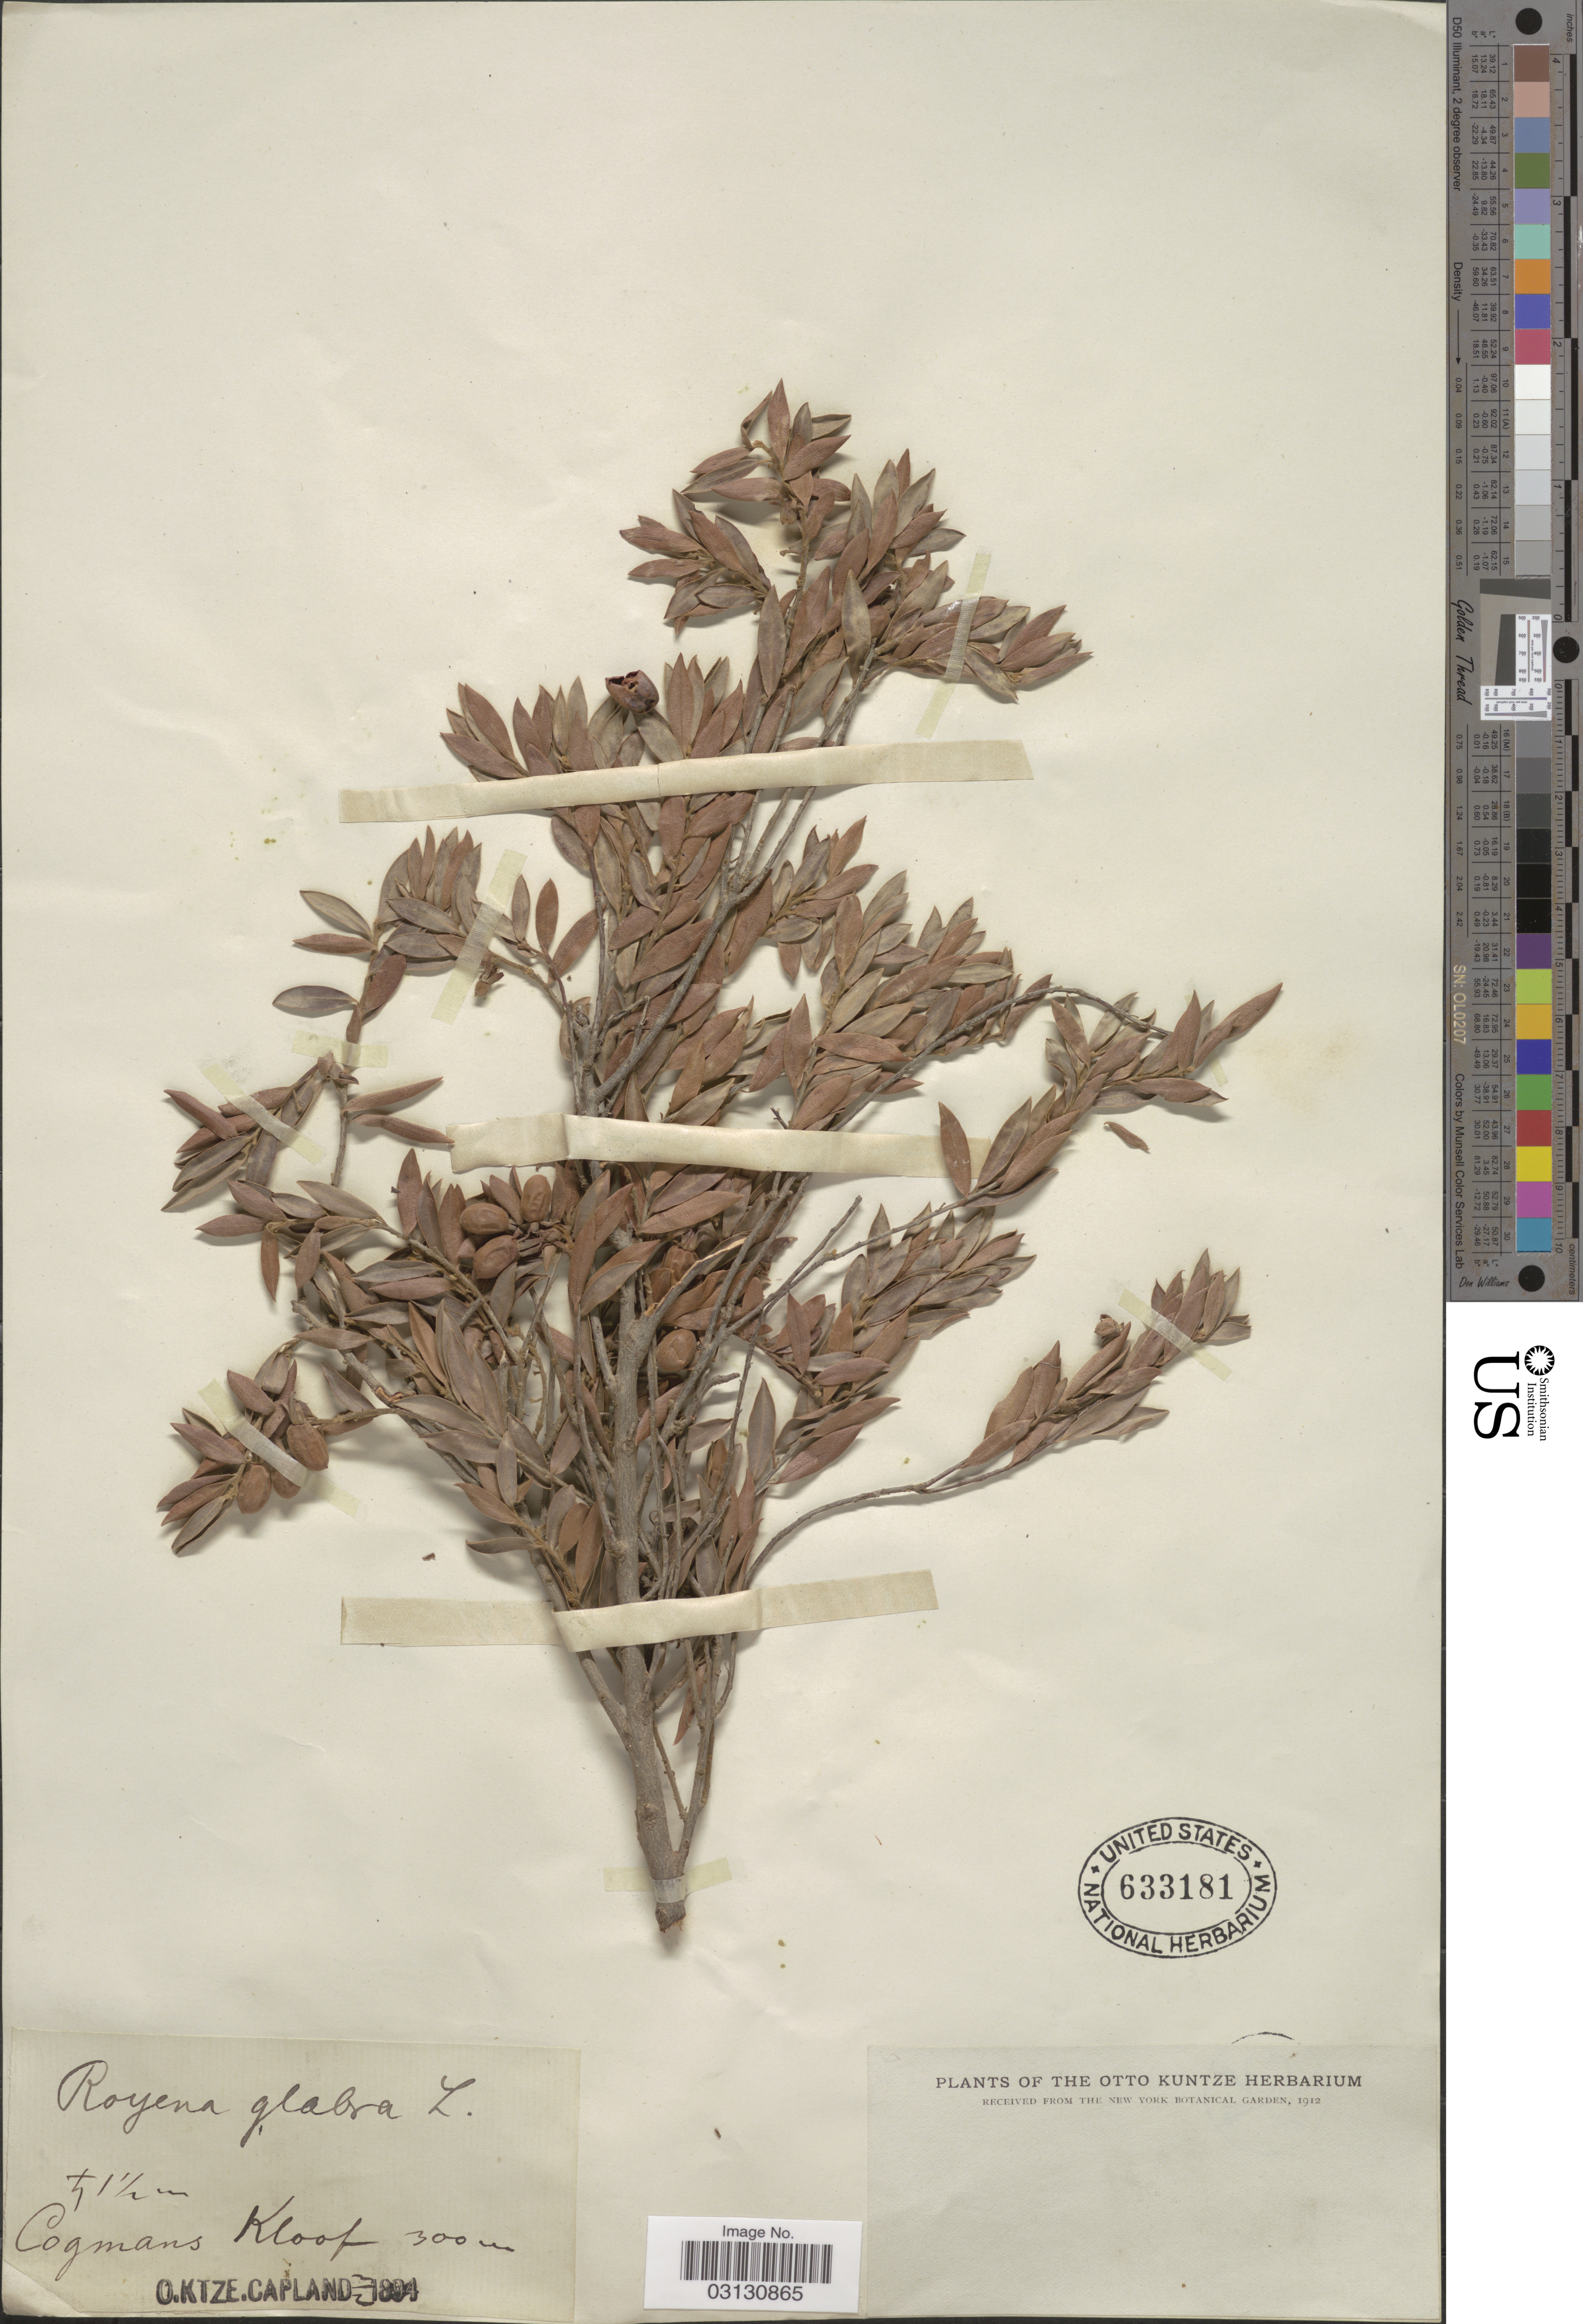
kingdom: Plantae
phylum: Tracheophyta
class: Magnoliopsida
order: Ericales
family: Ebenaceae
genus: Royena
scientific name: Royena glabra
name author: L.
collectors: C.E.O. Kuntze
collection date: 1894-02-02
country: South Africa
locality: Cogmans Kloof.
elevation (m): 300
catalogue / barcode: US 633181